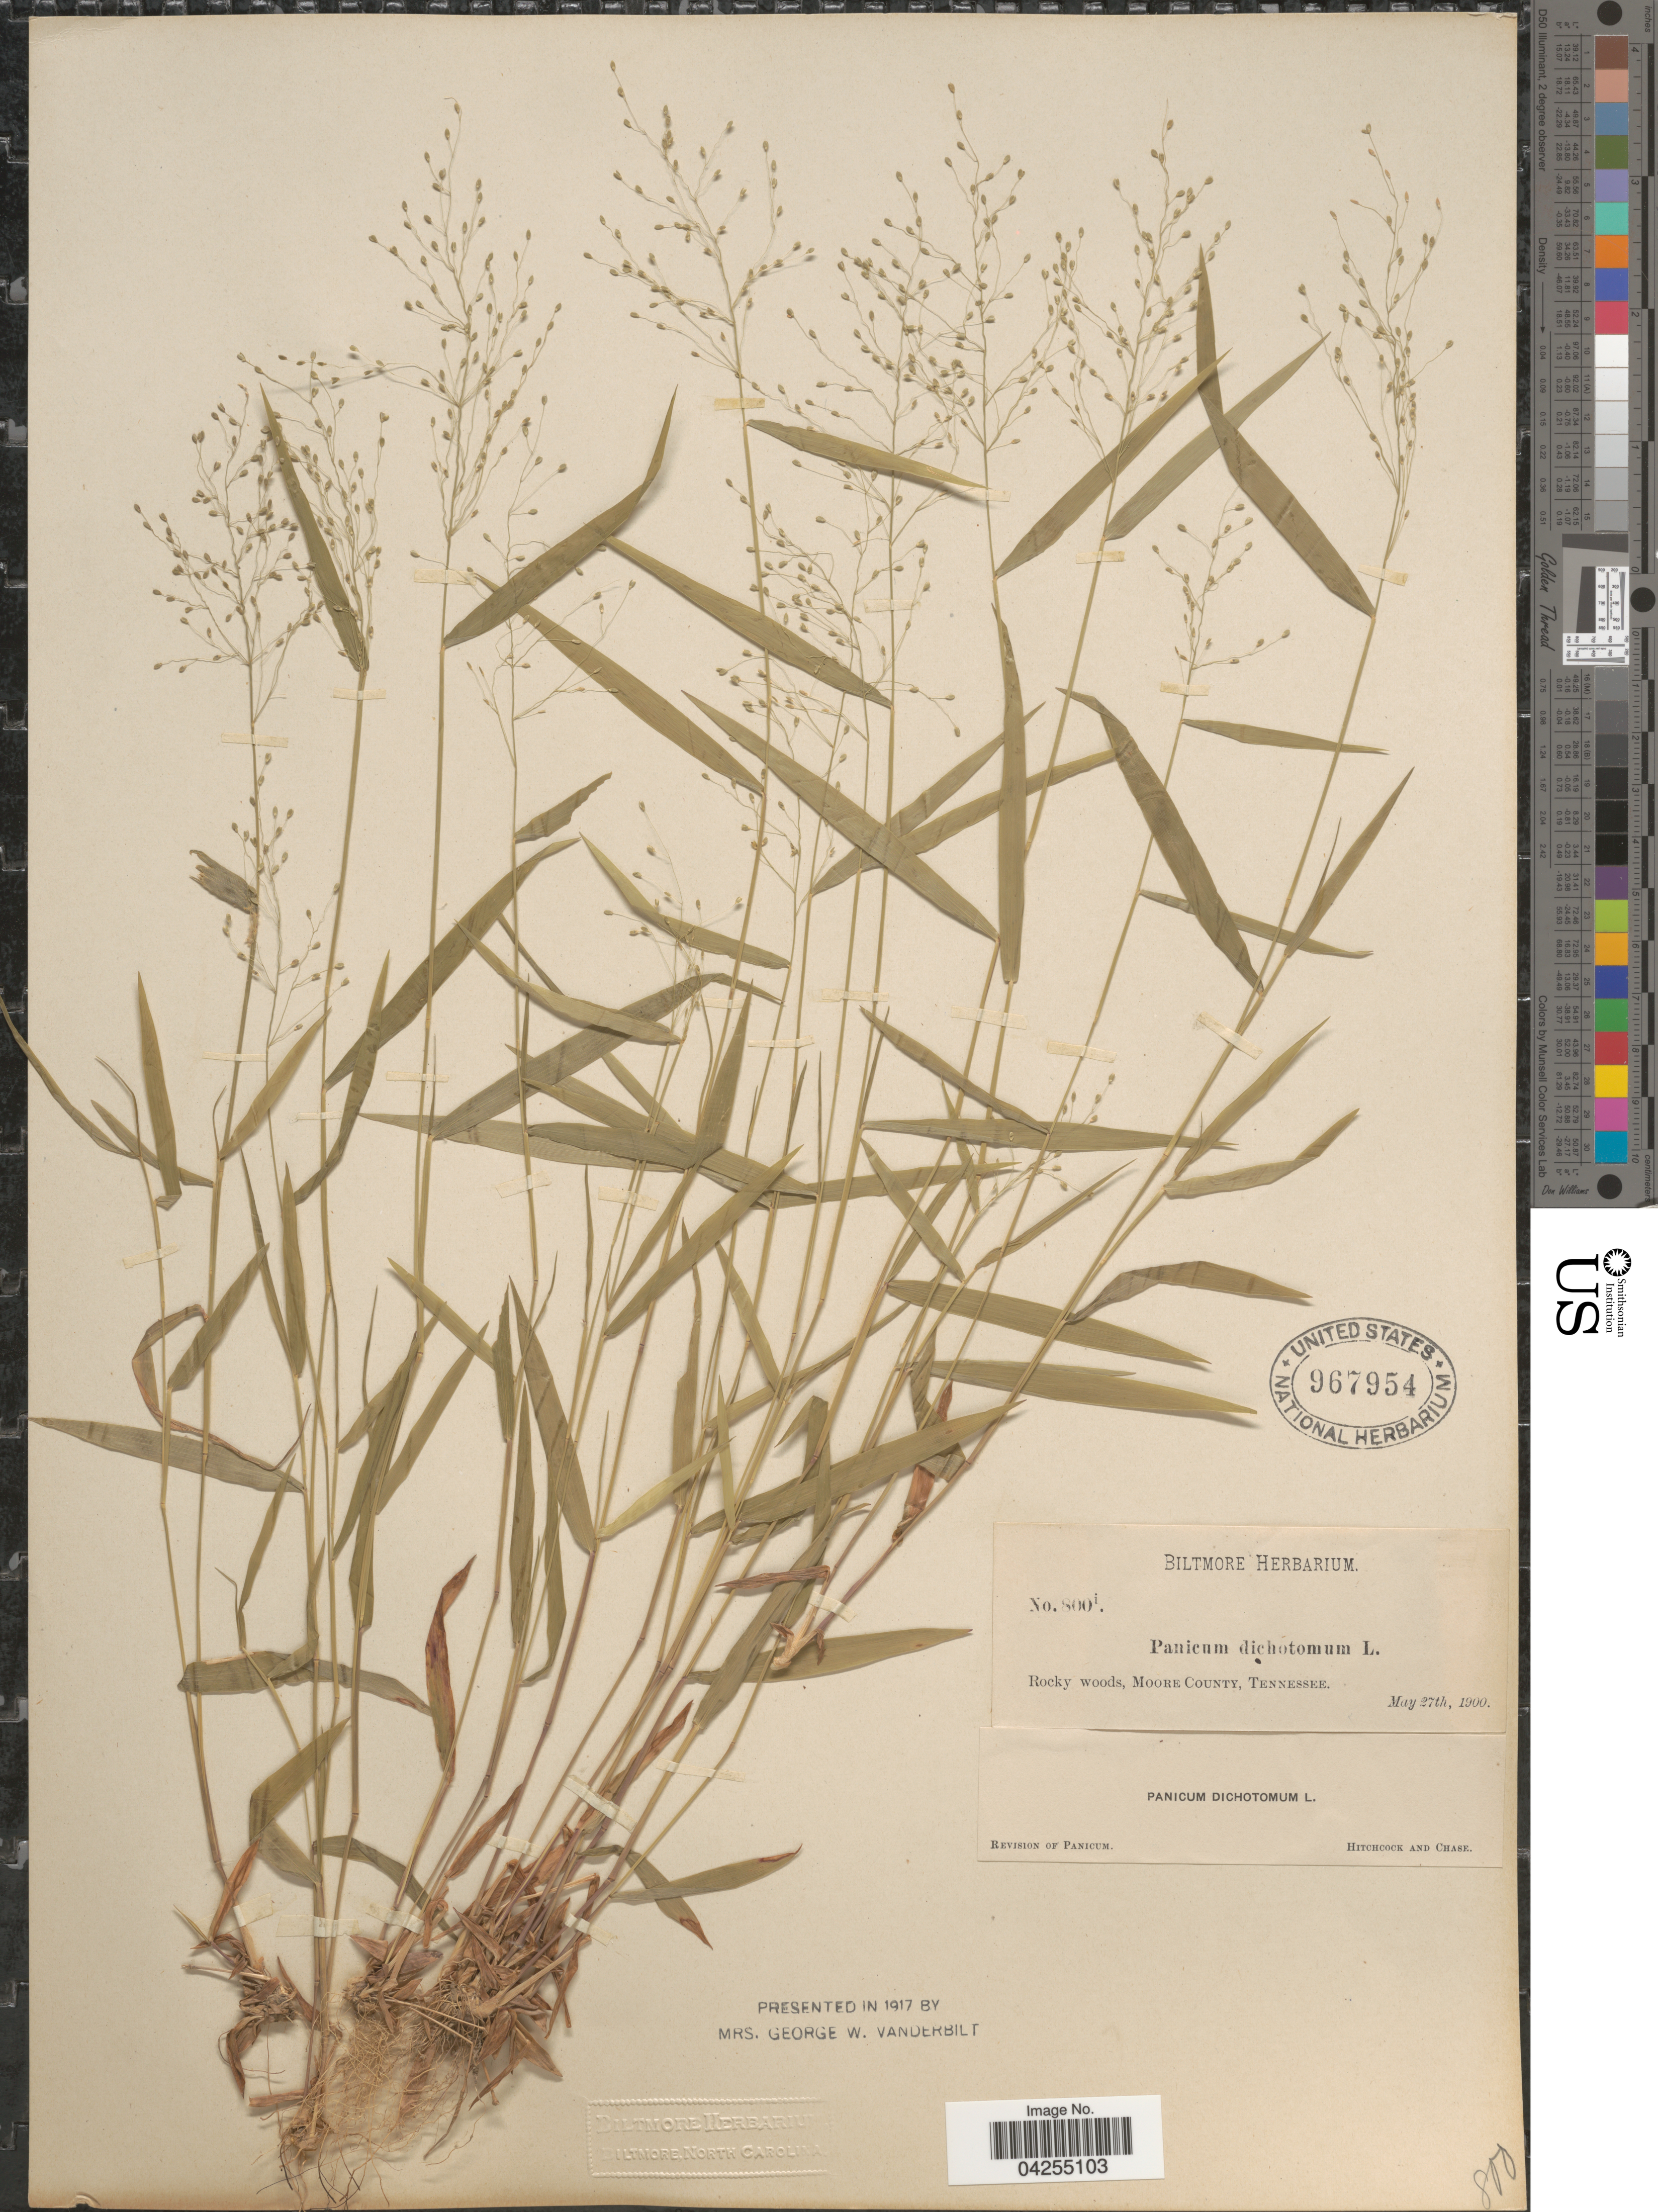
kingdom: Plantae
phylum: Tracheophyta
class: Liliopsida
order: Poales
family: Poaceae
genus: Dichanthelium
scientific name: Dichanthelium dichotomum var. dichotomum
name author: (L.) Gould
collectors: ex herb. Biltmore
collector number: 800i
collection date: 1900-05-27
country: United States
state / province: Tennessee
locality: Rocky woods, Moore County.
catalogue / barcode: US 967954